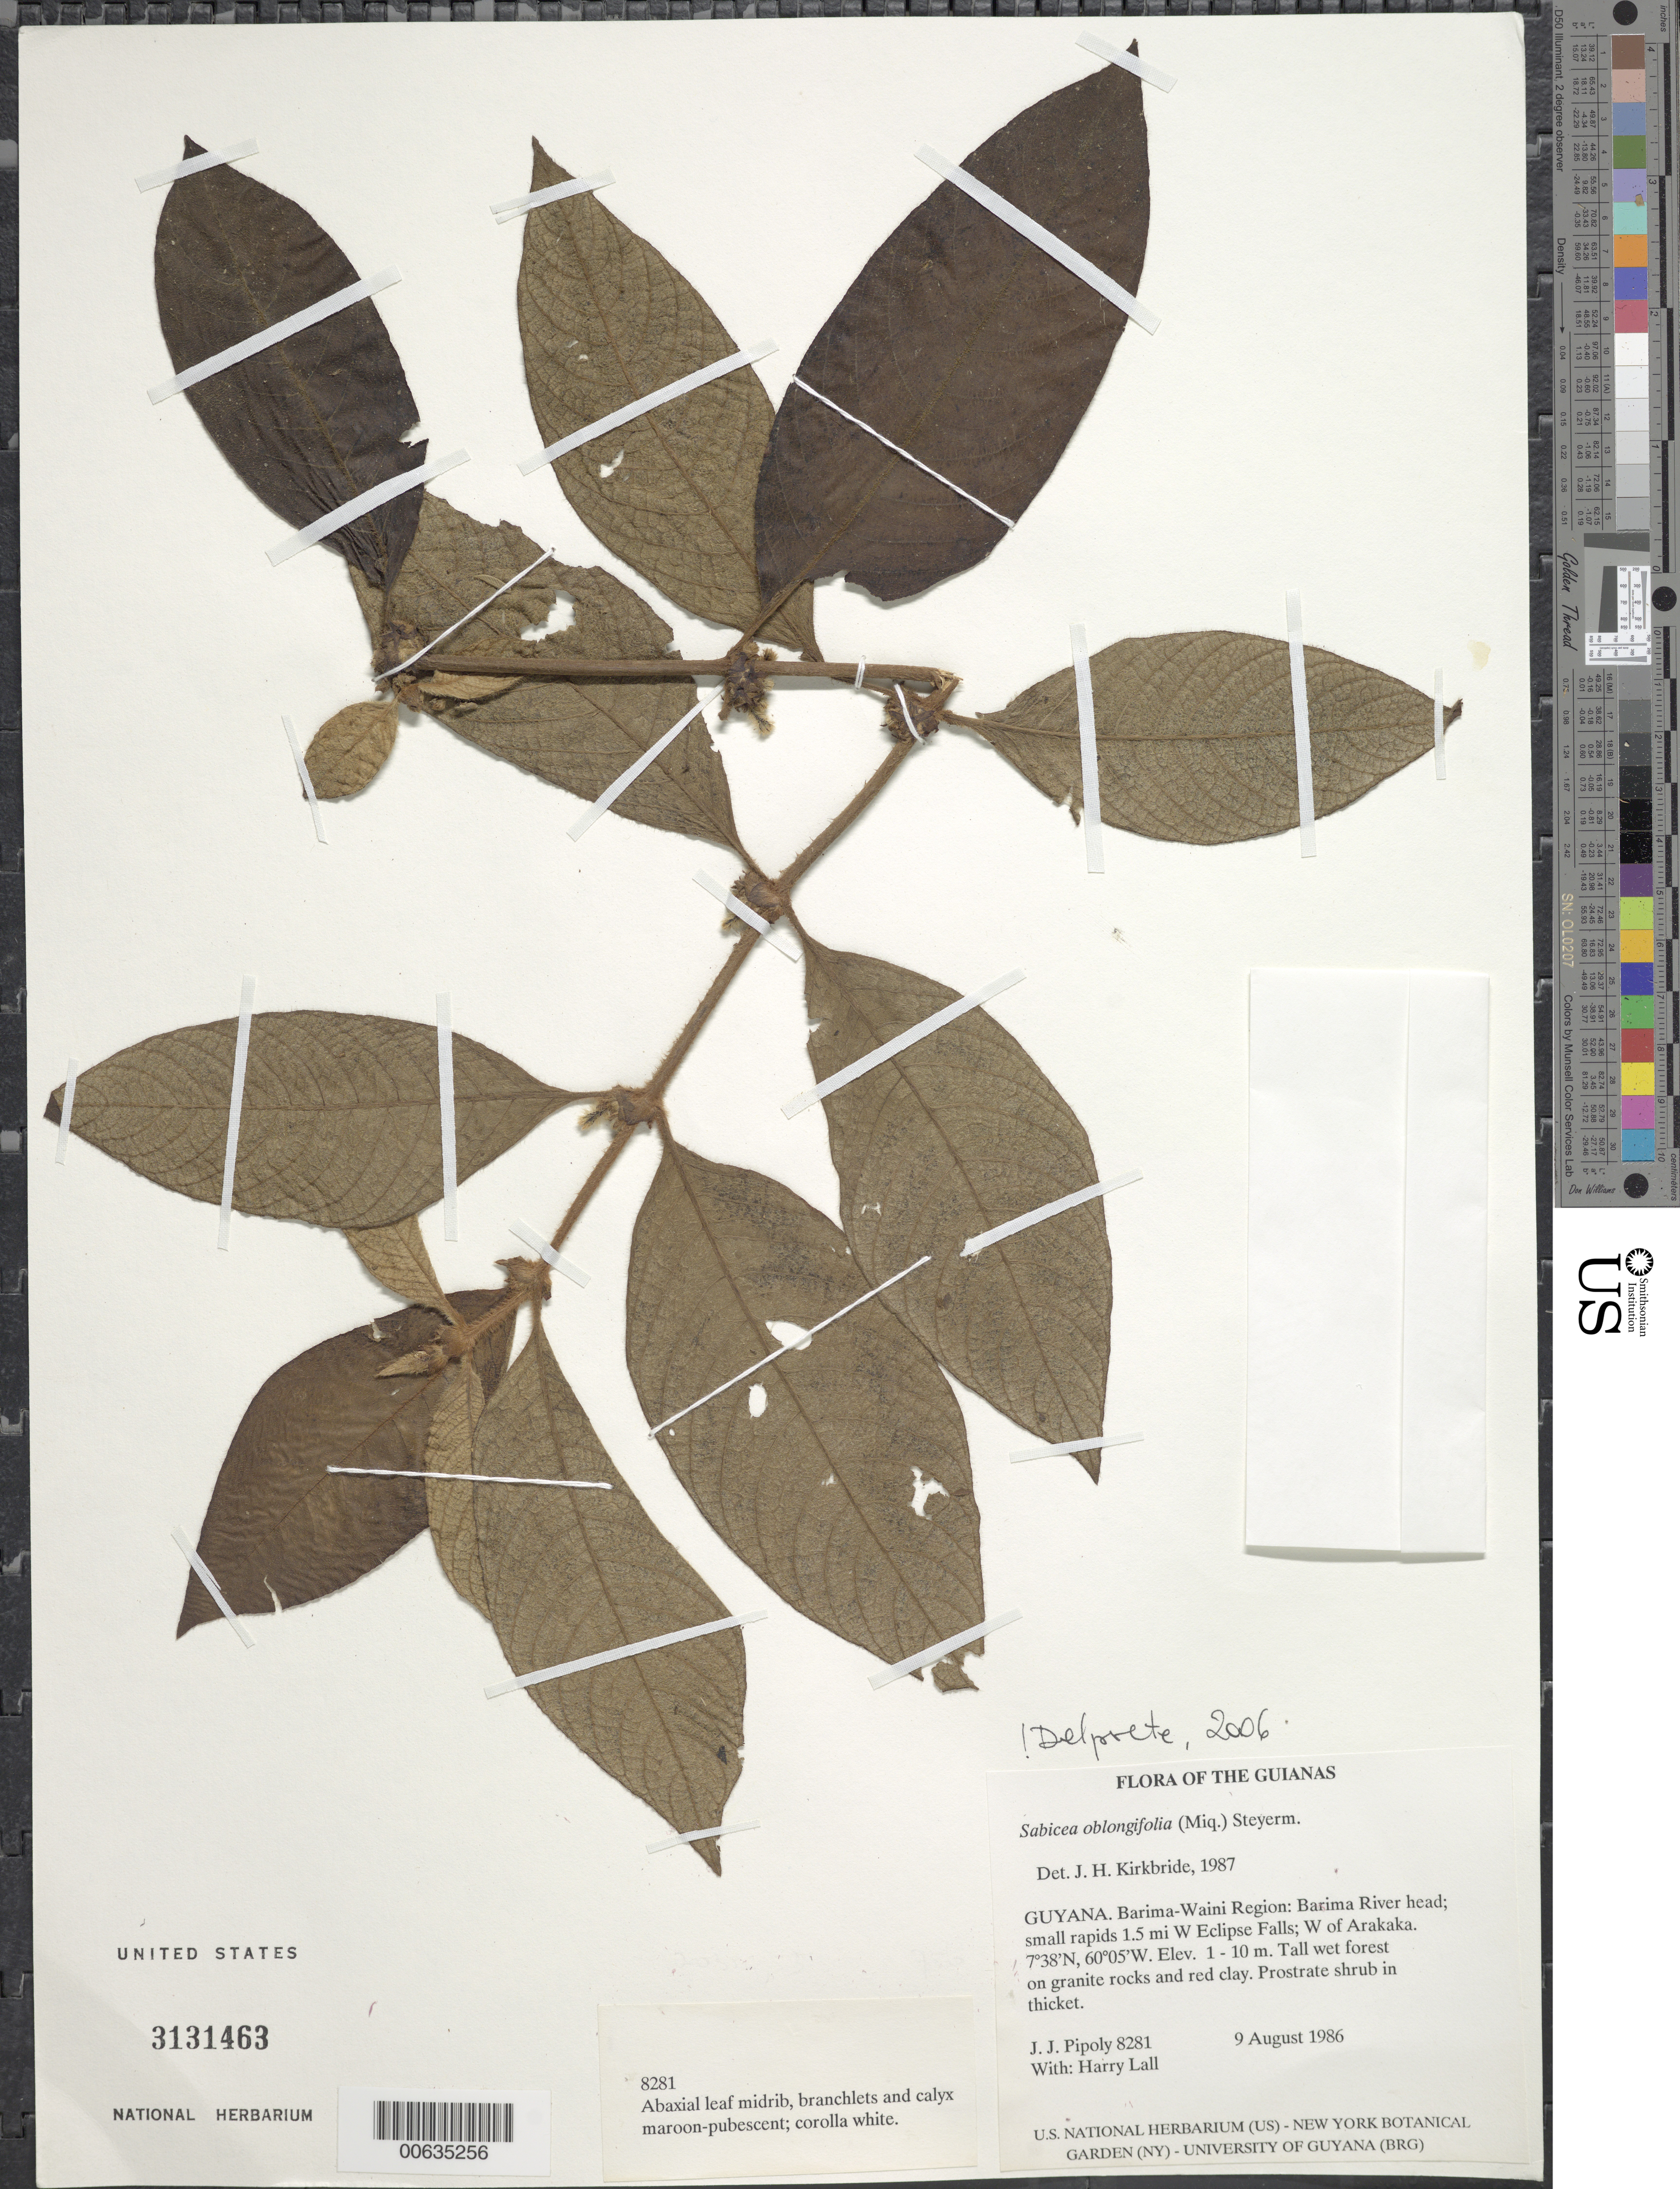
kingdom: Plantae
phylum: Tracheophyta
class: Magnoliopsida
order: Gentianales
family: Rubiaceae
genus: Sabicea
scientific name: Sabicea oblongifolia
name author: (Miq.) Steyerm.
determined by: Delprete, P. G., Herb. de Guyane Cay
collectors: J. J. Pipoly & H. Lall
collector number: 8281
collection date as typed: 9 August 1986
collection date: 1986-08-09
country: Guyana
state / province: Barima-Waini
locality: Barima River head; small rapids 1.5 mi W Eclipse Falls; W of Arakaka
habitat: Tall wet forest on granite rocks and red clay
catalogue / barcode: US 3131463